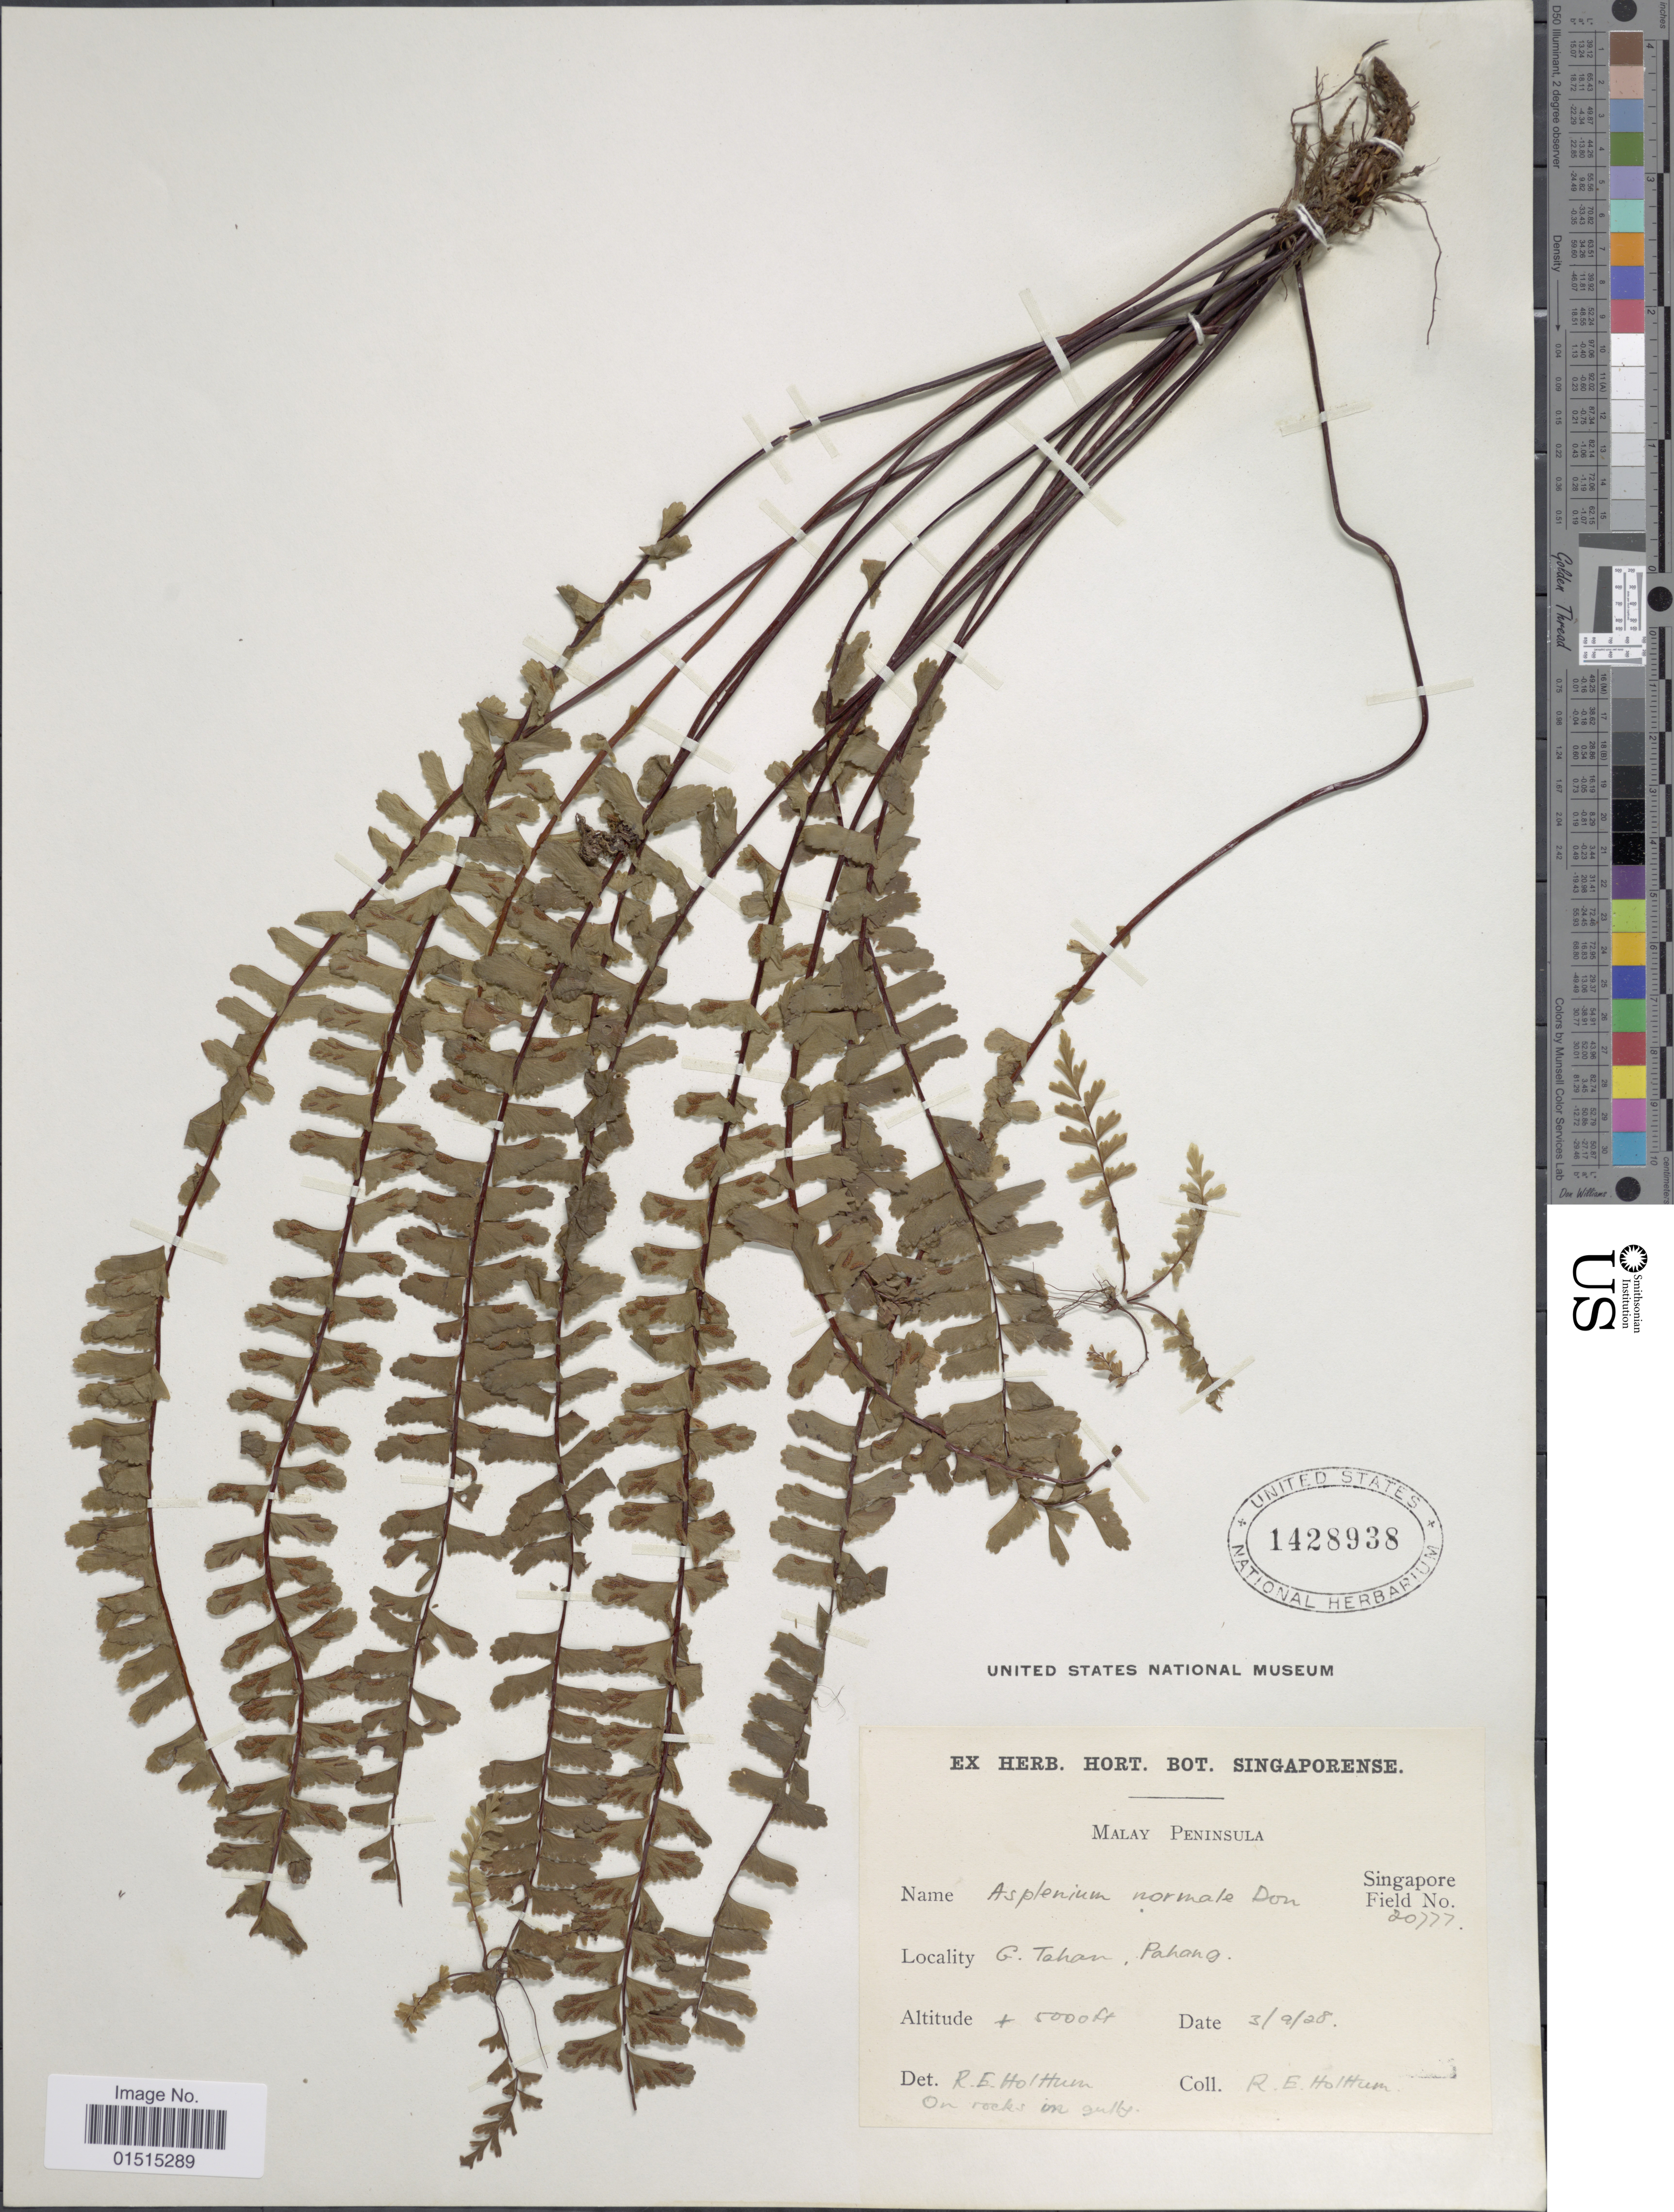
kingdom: Plantae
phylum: Tracheophyta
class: Polypodiopsida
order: Polypodiales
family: Aspleniaceae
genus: Asplenium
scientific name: Asplenium normale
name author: D. Don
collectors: R. E. Holttum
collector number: Singapore Field 20777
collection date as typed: Transcribed d/m/y: 30/8/28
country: Malaysia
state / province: Pahang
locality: Malay, Peninsula. G. Tahan.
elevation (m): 1524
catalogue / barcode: US 1428938